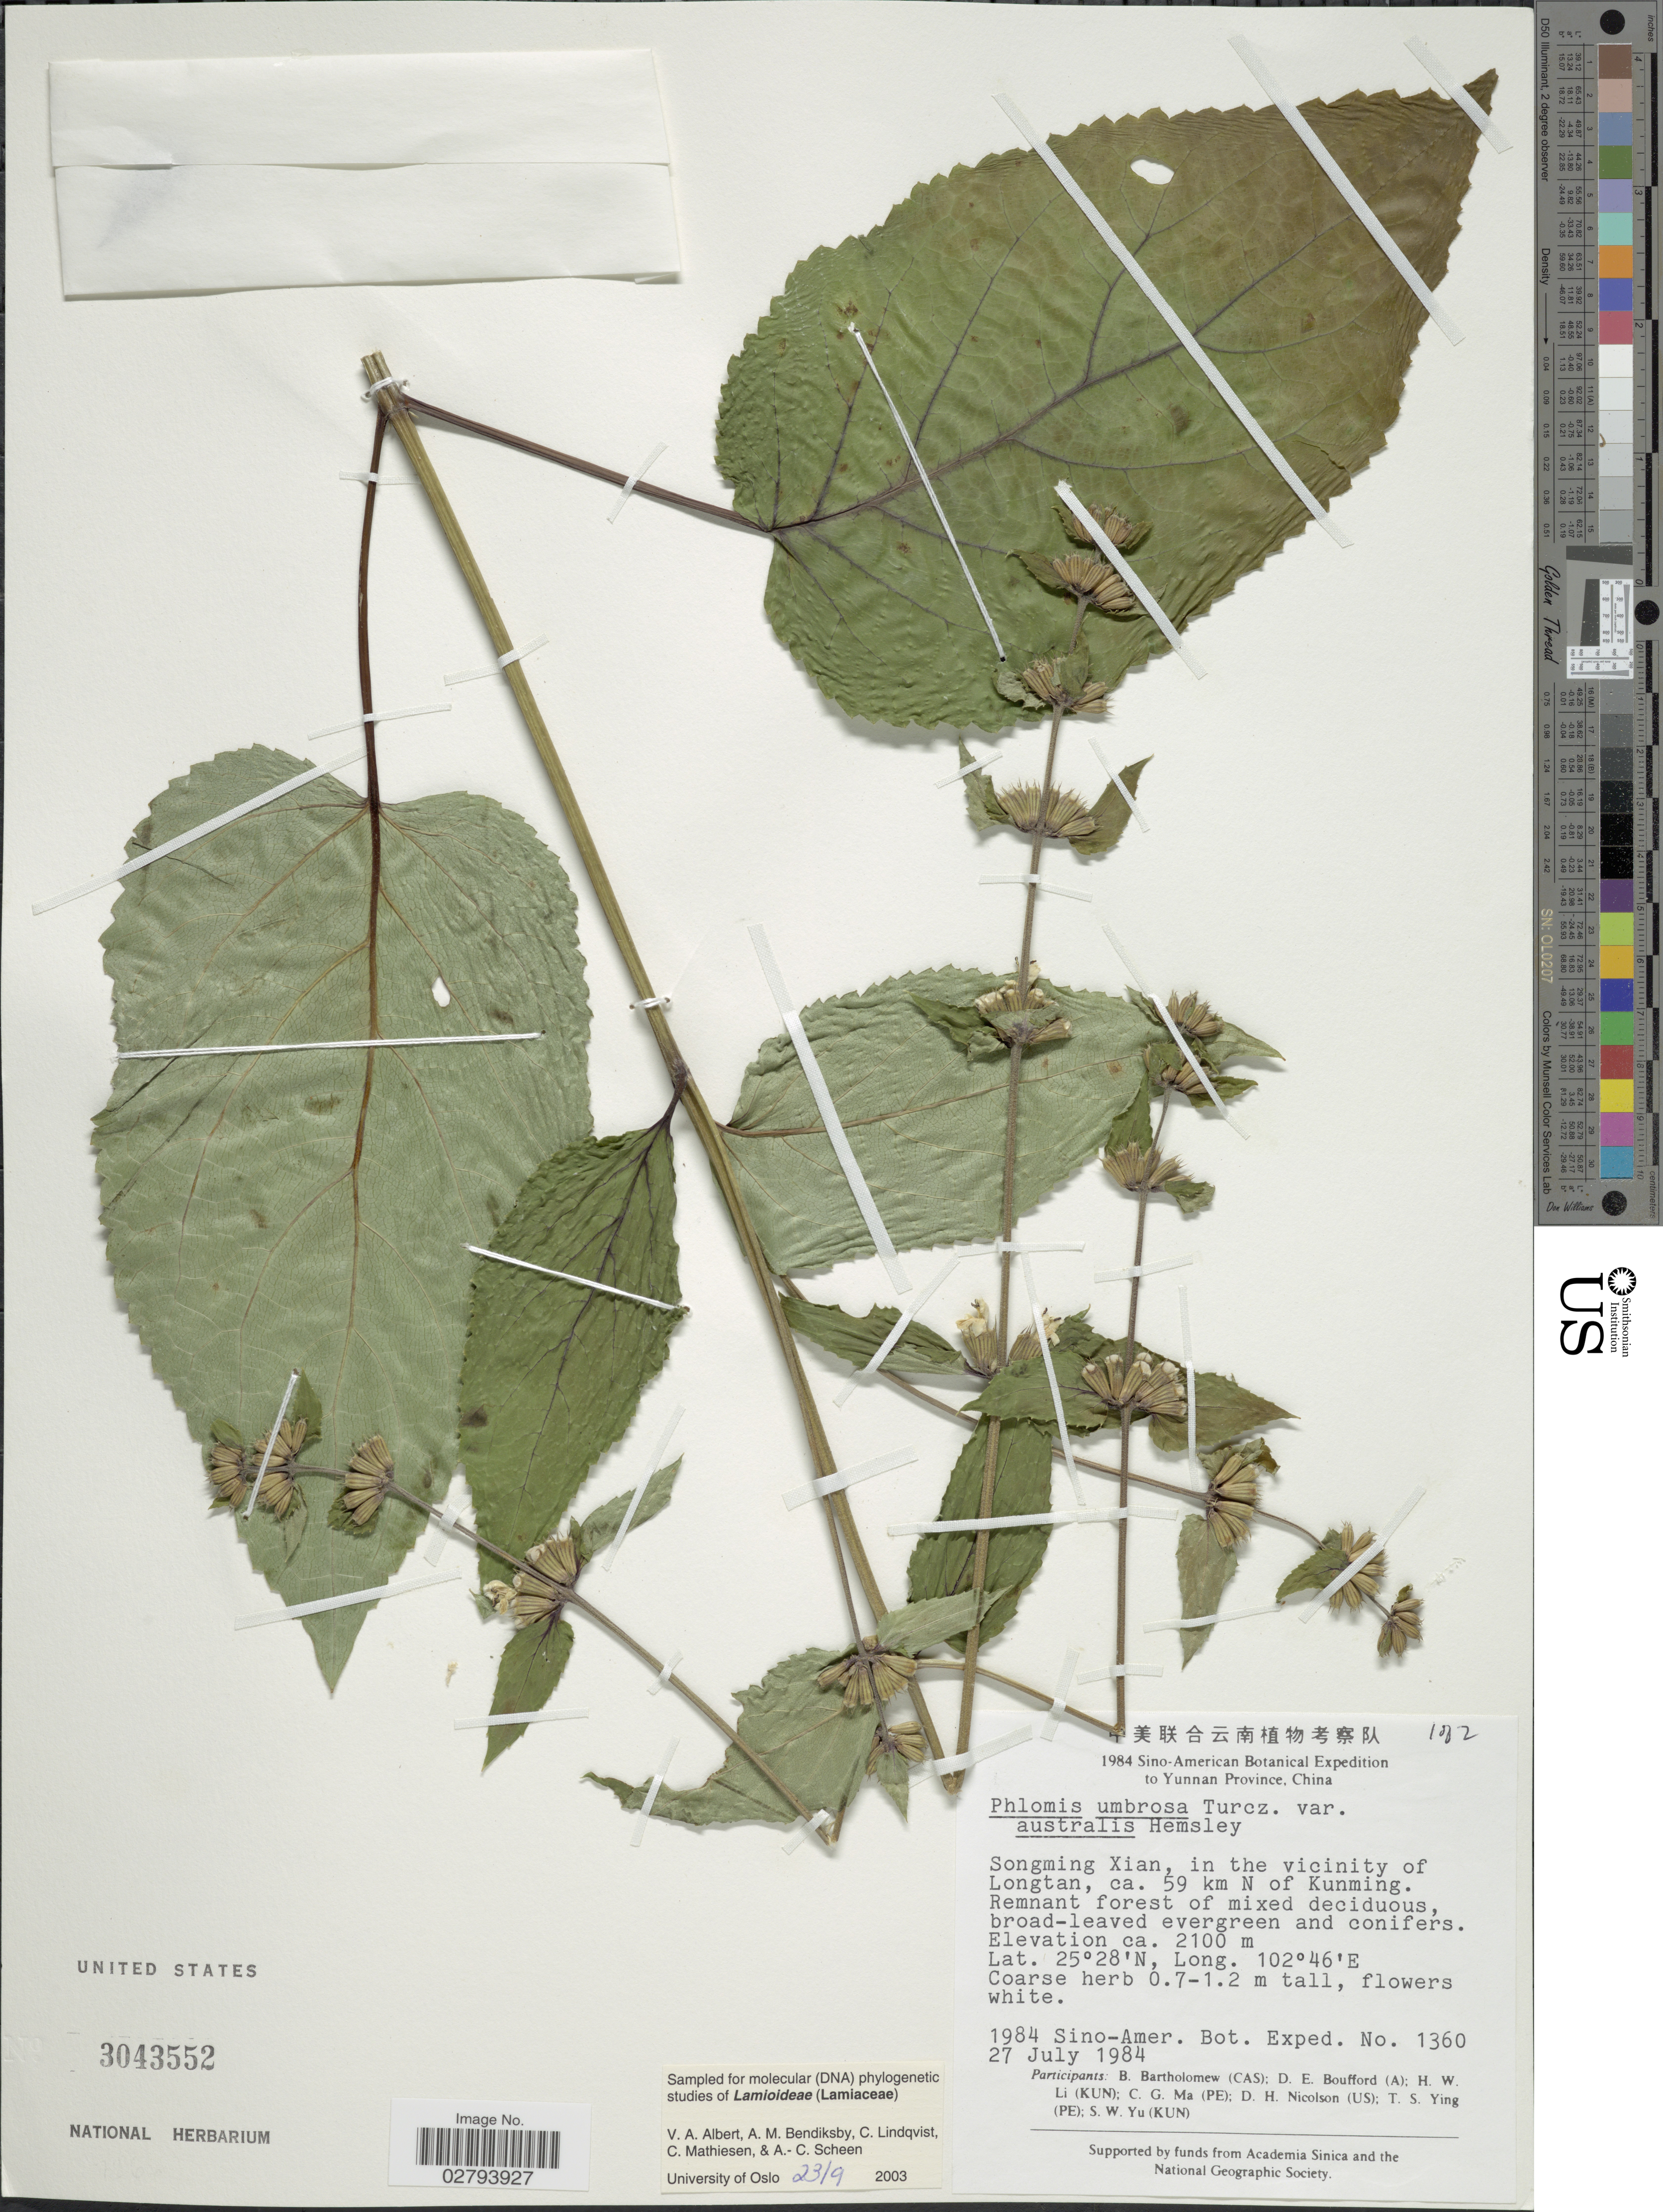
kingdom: Plantae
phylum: Tracheophyta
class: Magnoliopsida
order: Lamiales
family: Lamiaceae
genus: Phlomoides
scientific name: Phlomoides umbrosa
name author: (Turcz.) Kamelin & Makhm.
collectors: Sino-Amer. Bot. Exped. 1984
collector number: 1360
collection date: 1984-07-27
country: China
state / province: Yunnan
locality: Yunnan Province, Songming Xian, in the vicinity of Longtan, ca. 59 km N of Kunming.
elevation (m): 2100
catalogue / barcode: US 3043552